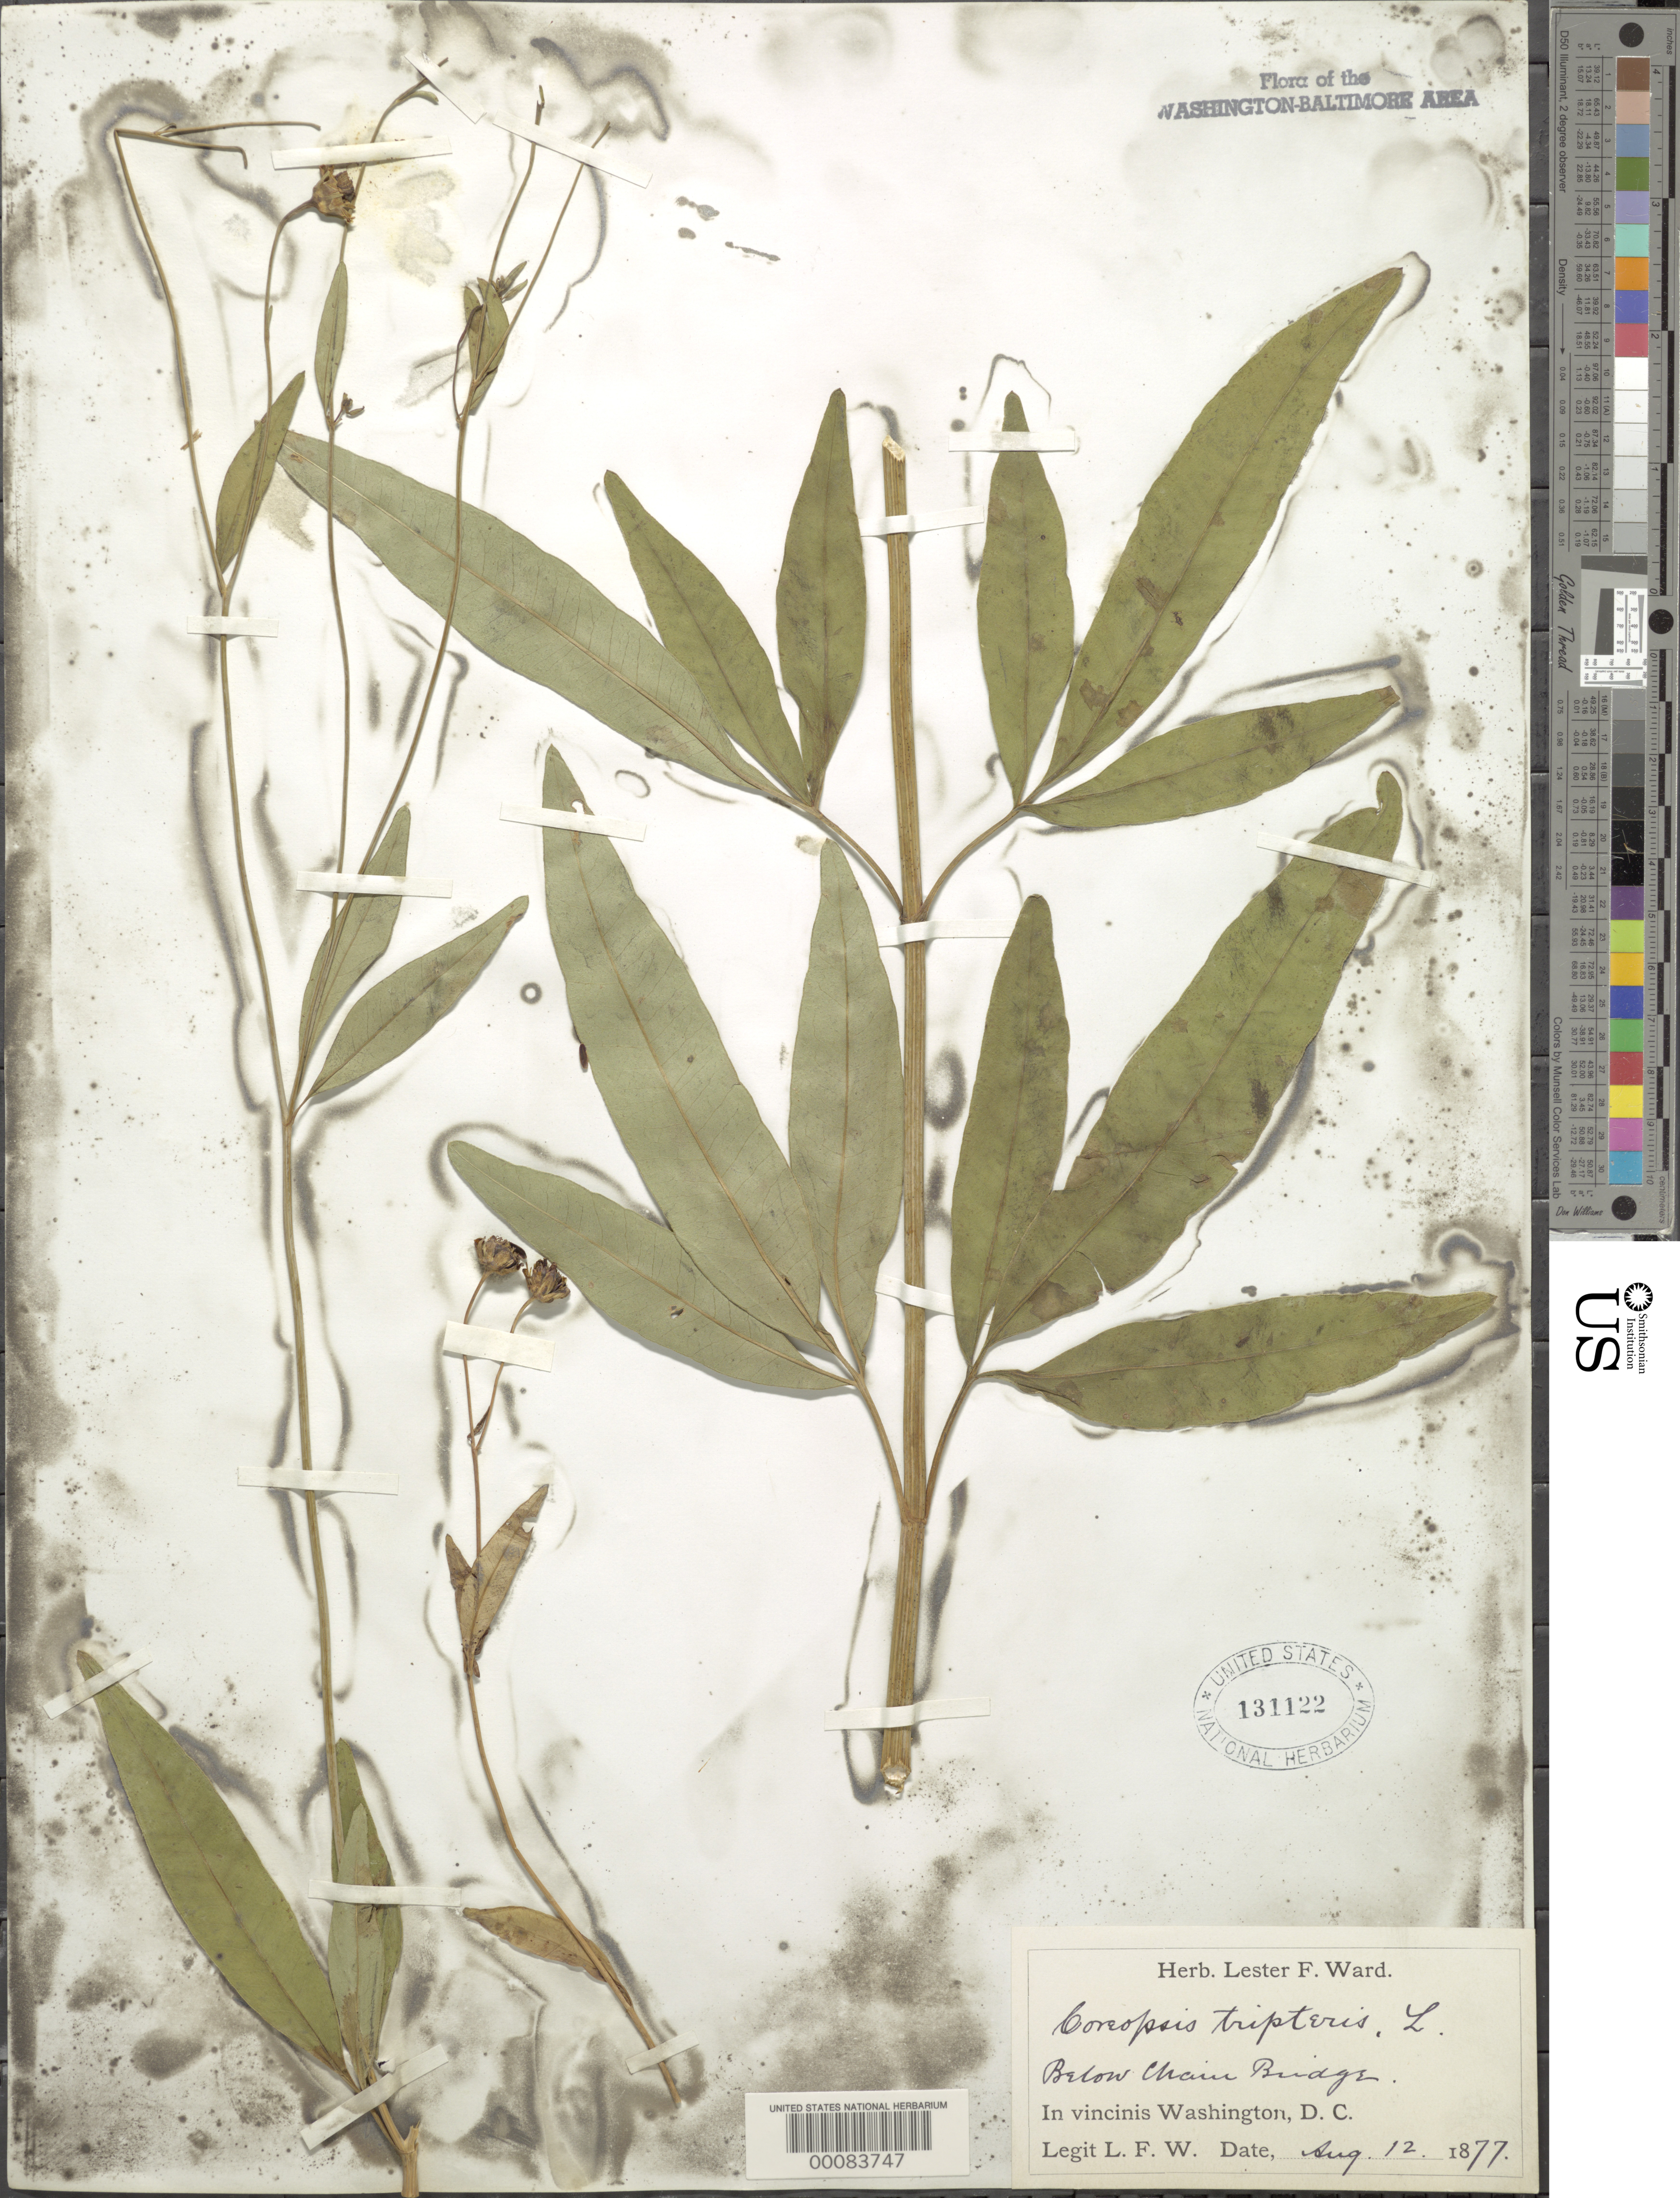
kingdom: Plantae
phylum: Tracheophyta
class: Magnoliopsida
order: Asterales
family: Asteraceae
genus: Coreopsis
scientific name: Coreopsis tripteris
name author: L.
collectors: L. F. Ward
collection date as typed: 12 Aug 1877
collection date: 1877-08-12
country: United States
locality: Below Chain Bridge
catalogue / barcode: US 131122